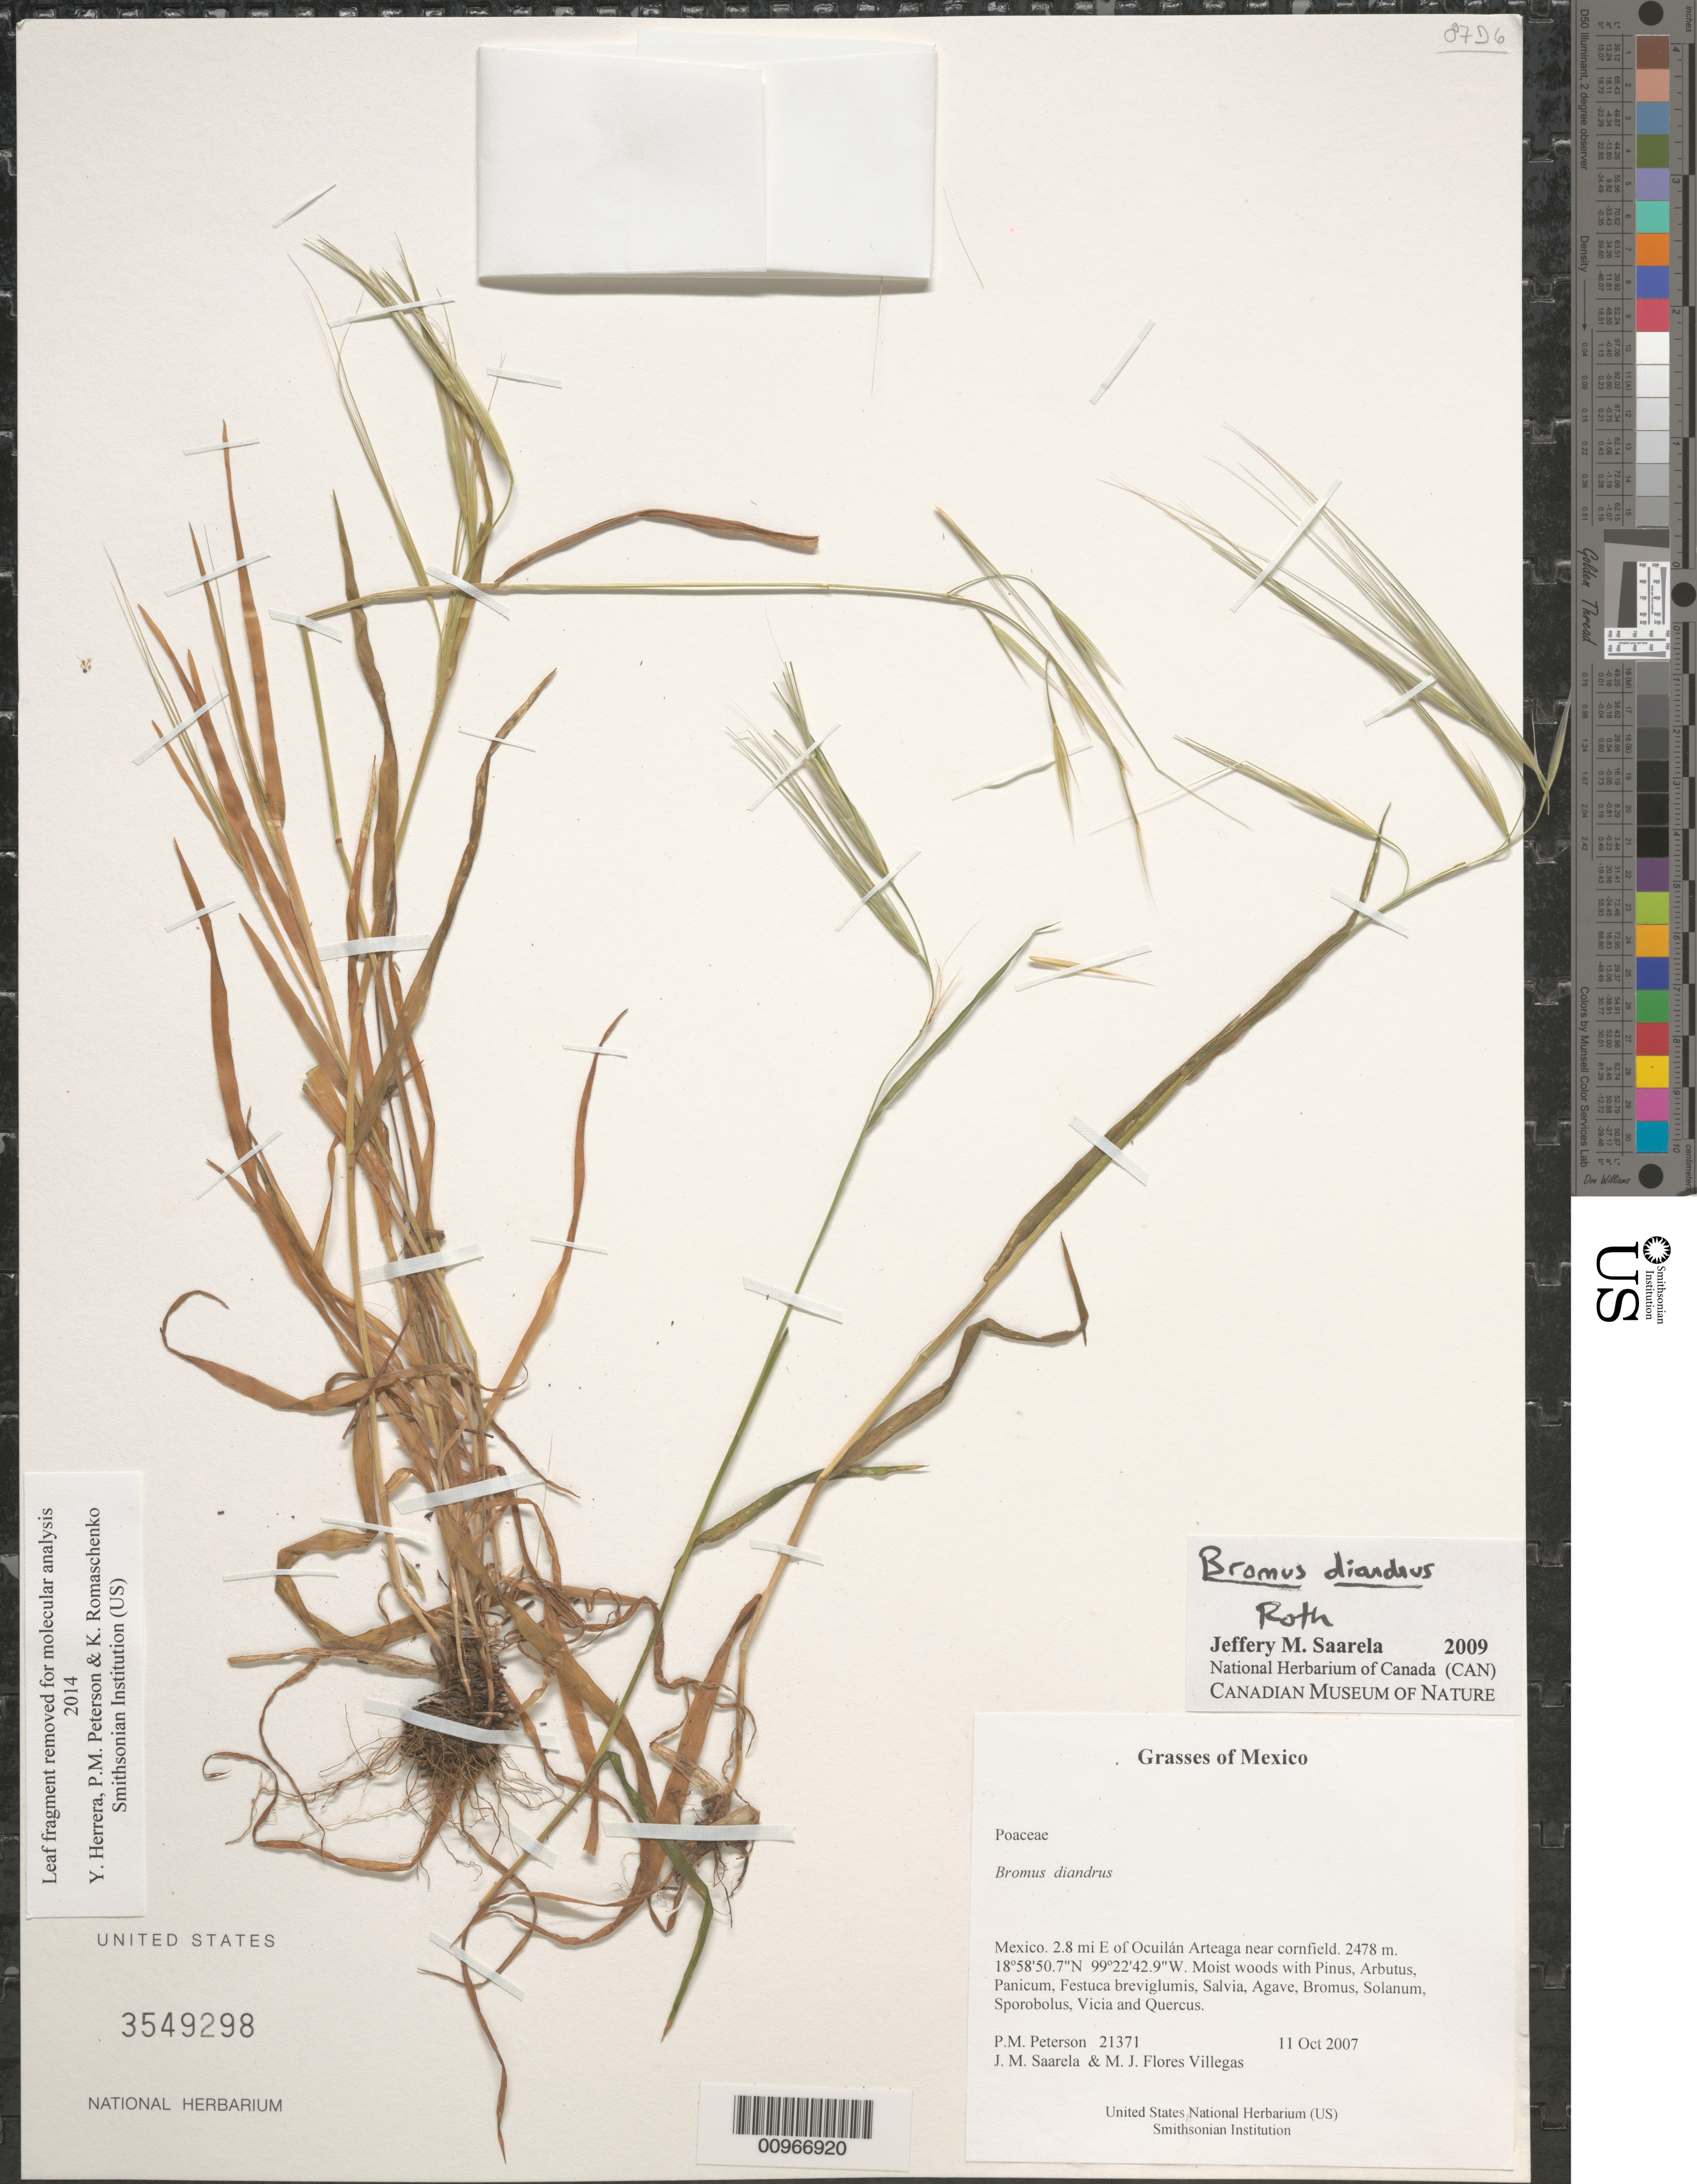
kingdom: Plantae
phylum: Tracheophyta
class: Liliopsida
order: Poales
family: Poaceae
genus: Bromus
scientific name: Bromus diandrus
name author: Roth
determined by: Saarela, J. M., (CAN), Canadian Museum of Nature (CANADA)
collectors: P. M. Peterson, J. Saarela & M. Flores Villegas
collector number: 21371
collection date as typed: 11 Oct 2007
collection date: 2007-10-11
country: Mexico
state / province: México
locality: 2.8 mi E of Ocuilán Arteaga near cornfield.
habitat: Moist woods with Pinus, Arbutus, Panicum, Festuca breviglumis, Salvia, Agave, Bromus, Solanum, Sporobolus, Vicia and Quercus.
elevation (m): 2478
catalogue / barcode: US 3549298